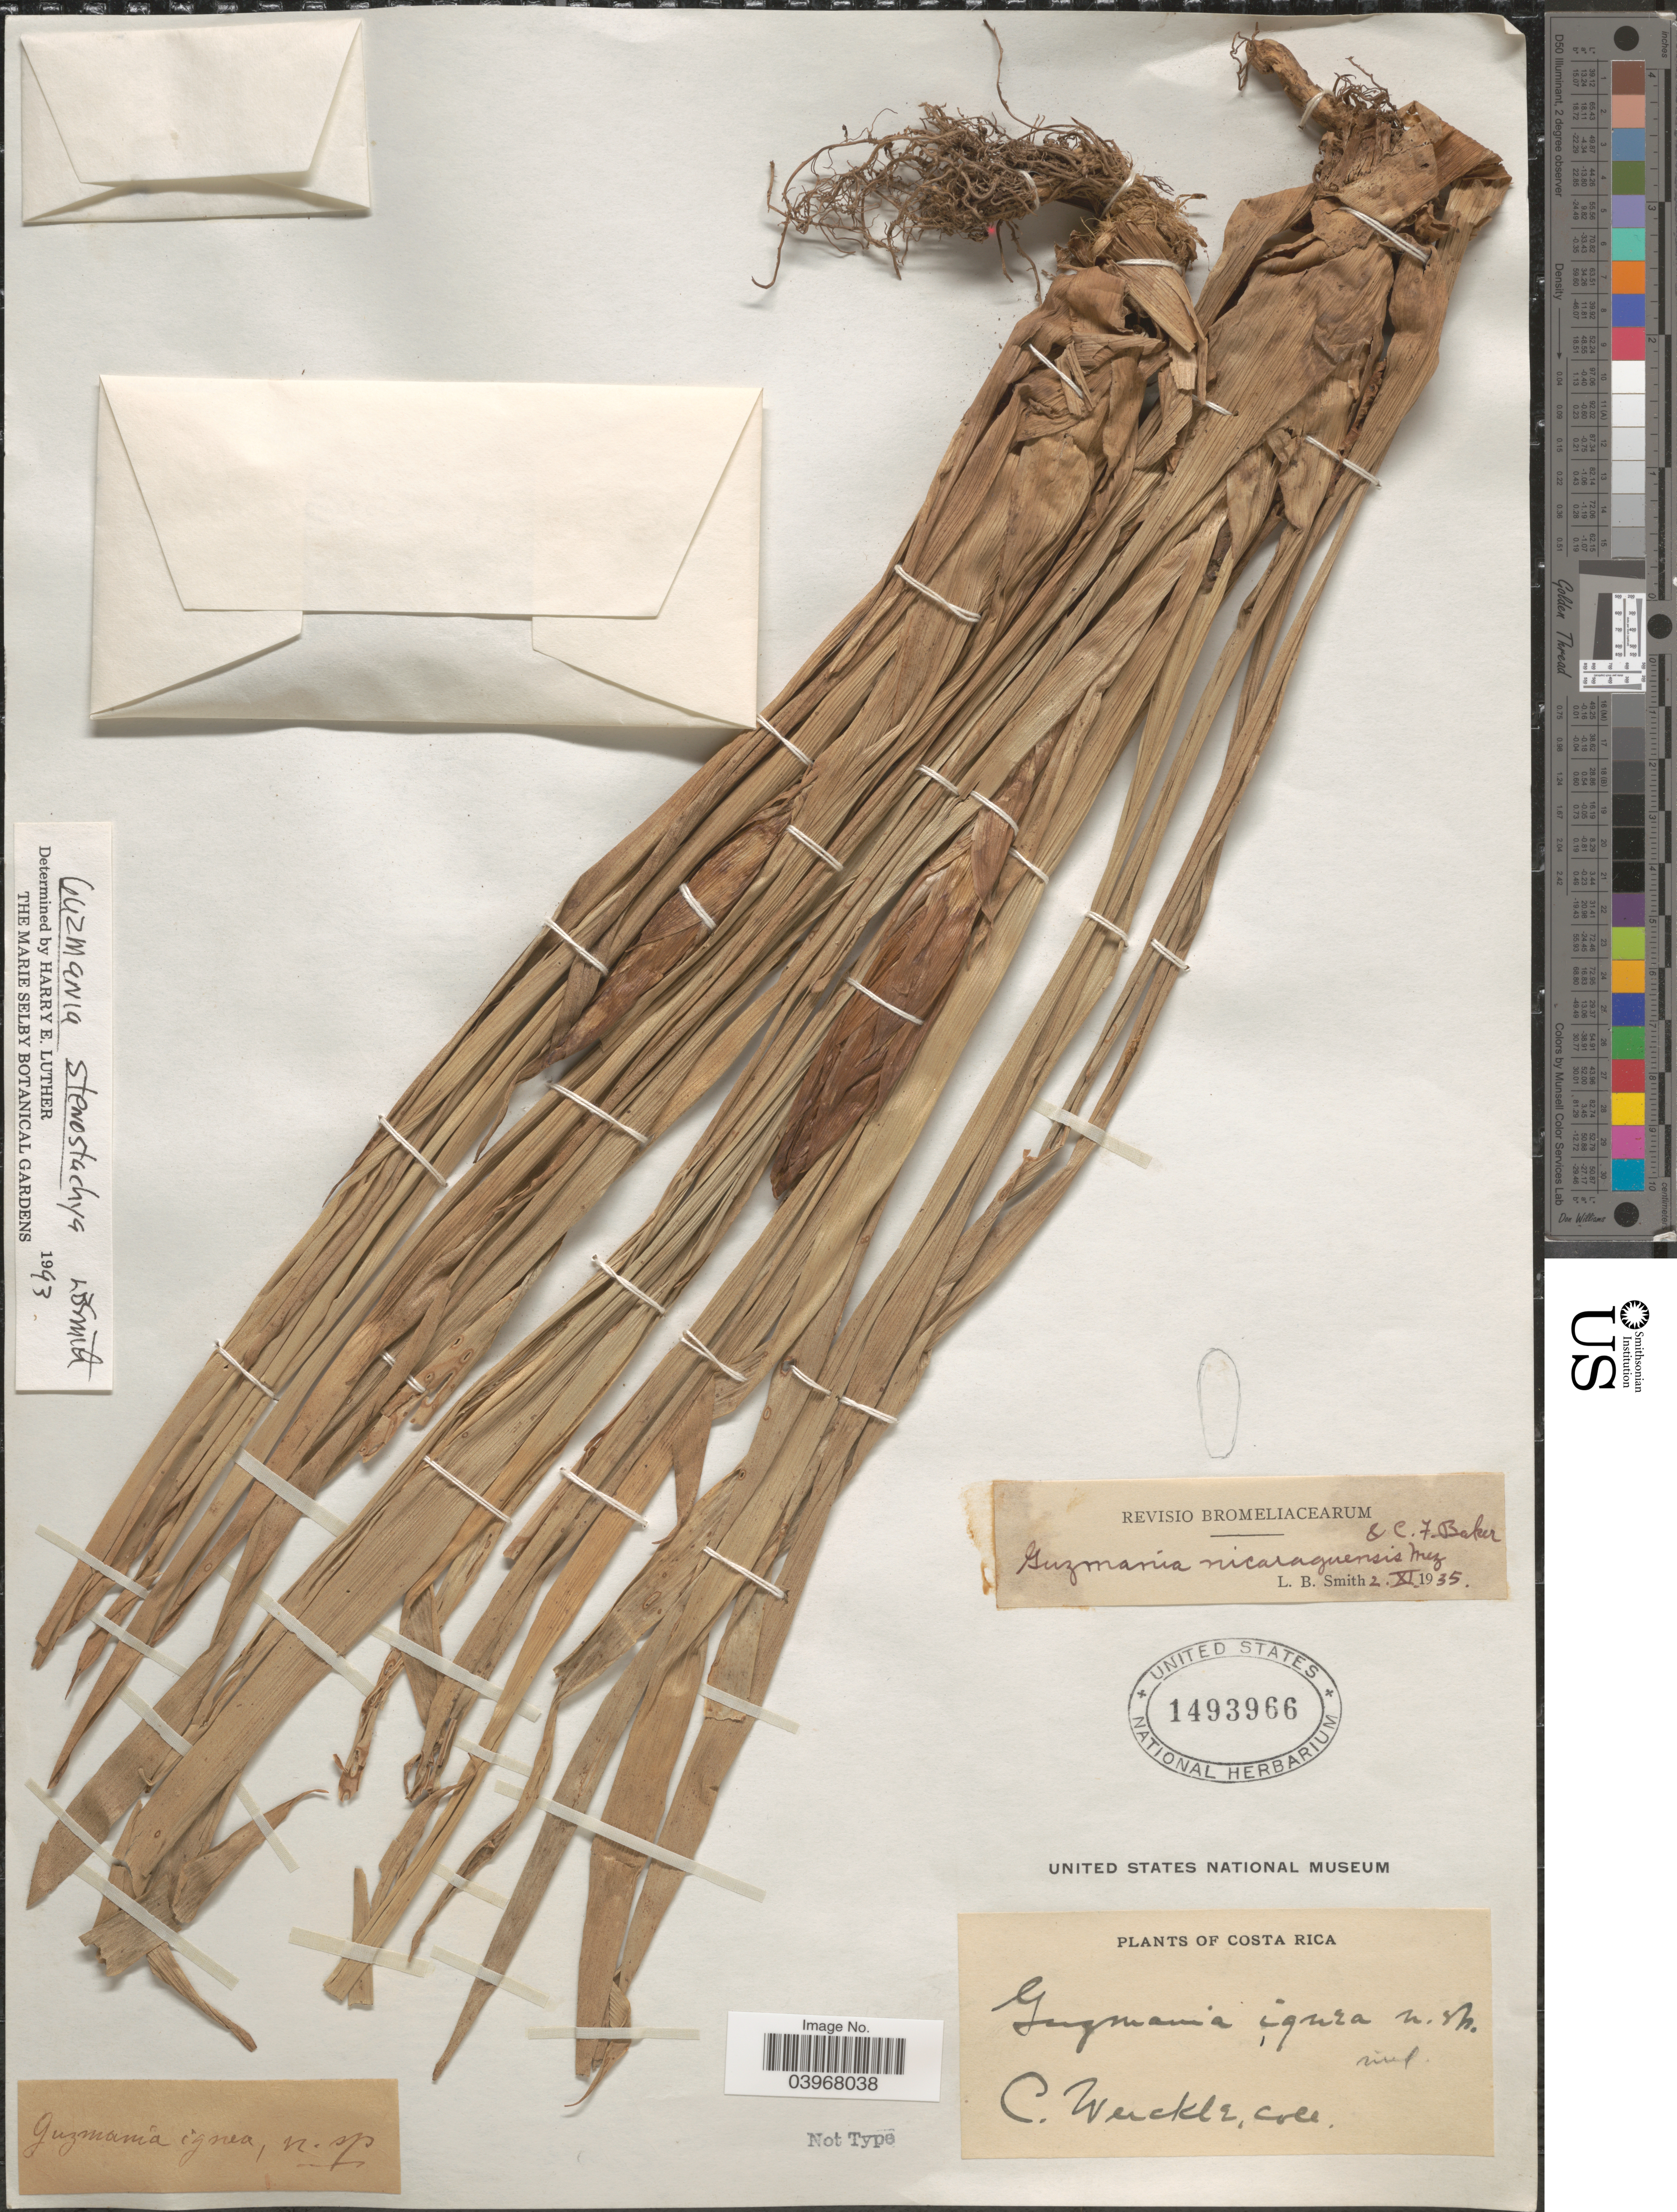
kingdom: Plantae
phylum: Tracheophyta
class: Liliopsida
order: Poales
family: Bromeliaceae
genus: Guzmania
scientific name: Guzmania stenostachya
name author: L.B. Sm.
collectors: C. Wercklé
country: Costa Rica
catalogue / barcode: US 1493966